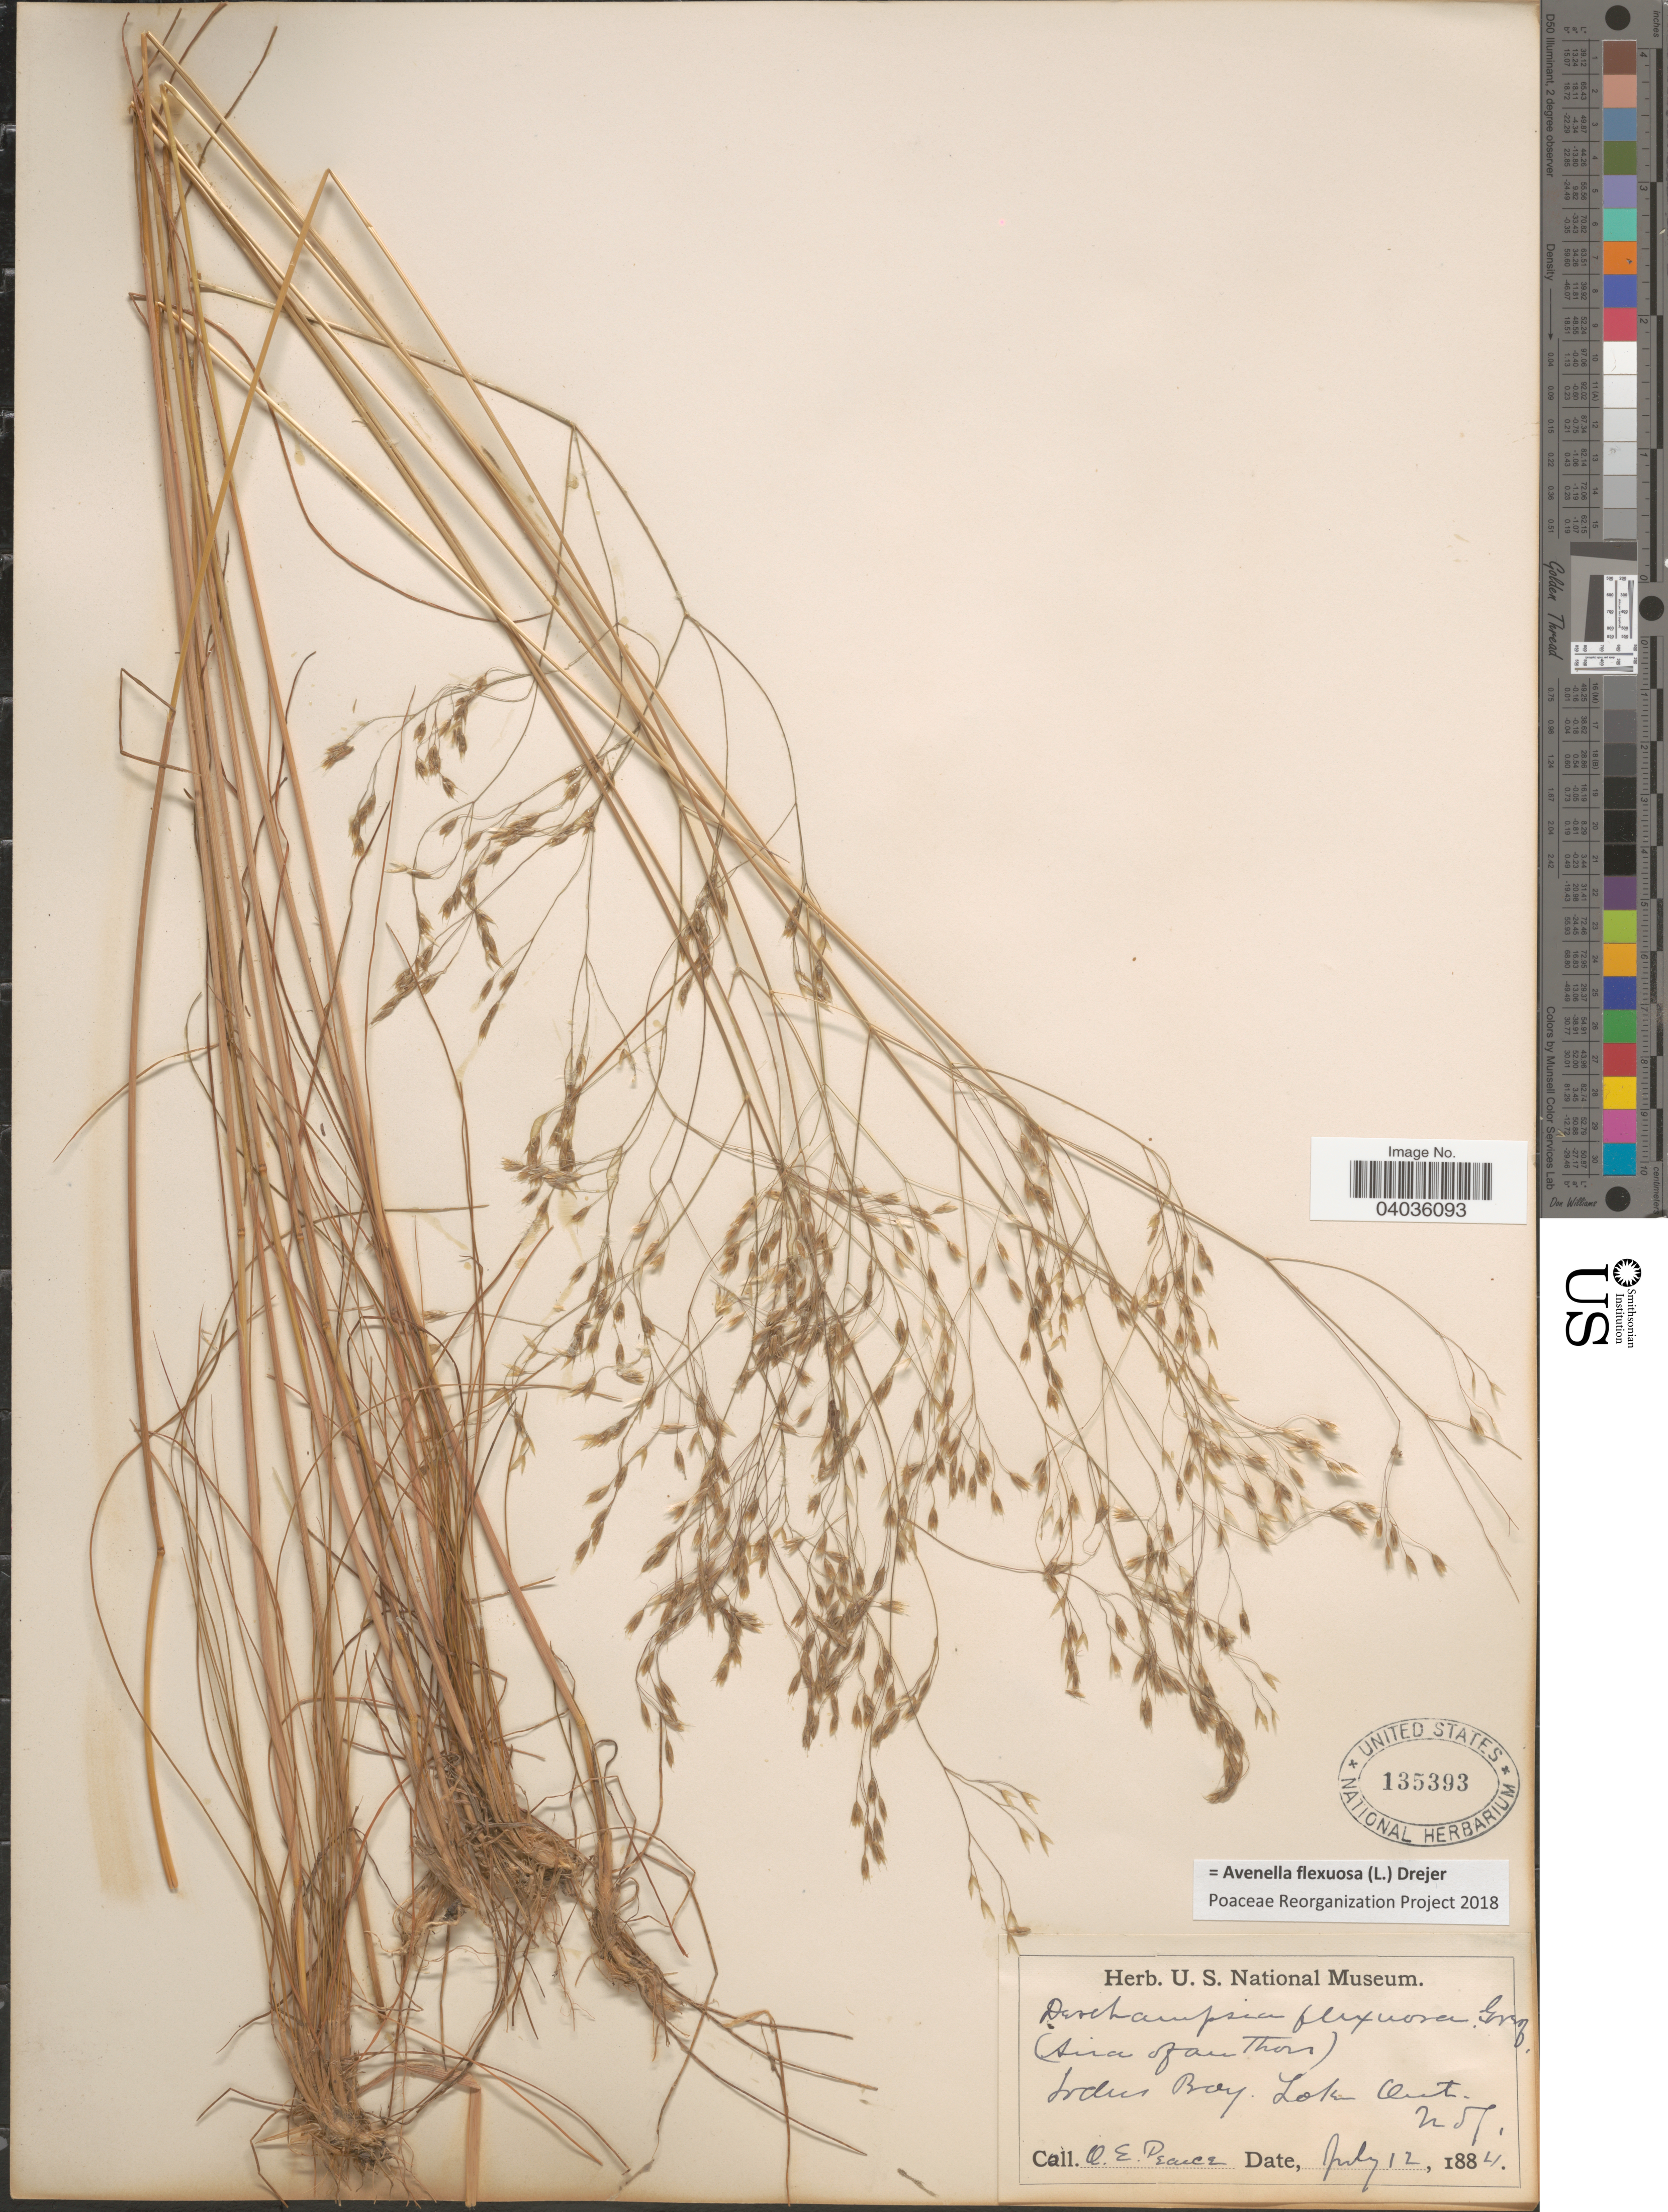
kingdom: Plantae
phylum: Tracheophyta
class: Liliopsida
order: Poales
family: Poaceae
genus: Avenella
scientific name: Avenella flexuosa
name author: (L.) Drejer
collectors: O. E. Pearce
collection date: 1884-07-12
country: Canada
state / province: Ontario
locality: Sodus Bay. Lake Ont. N. of.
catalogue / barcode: US 135393